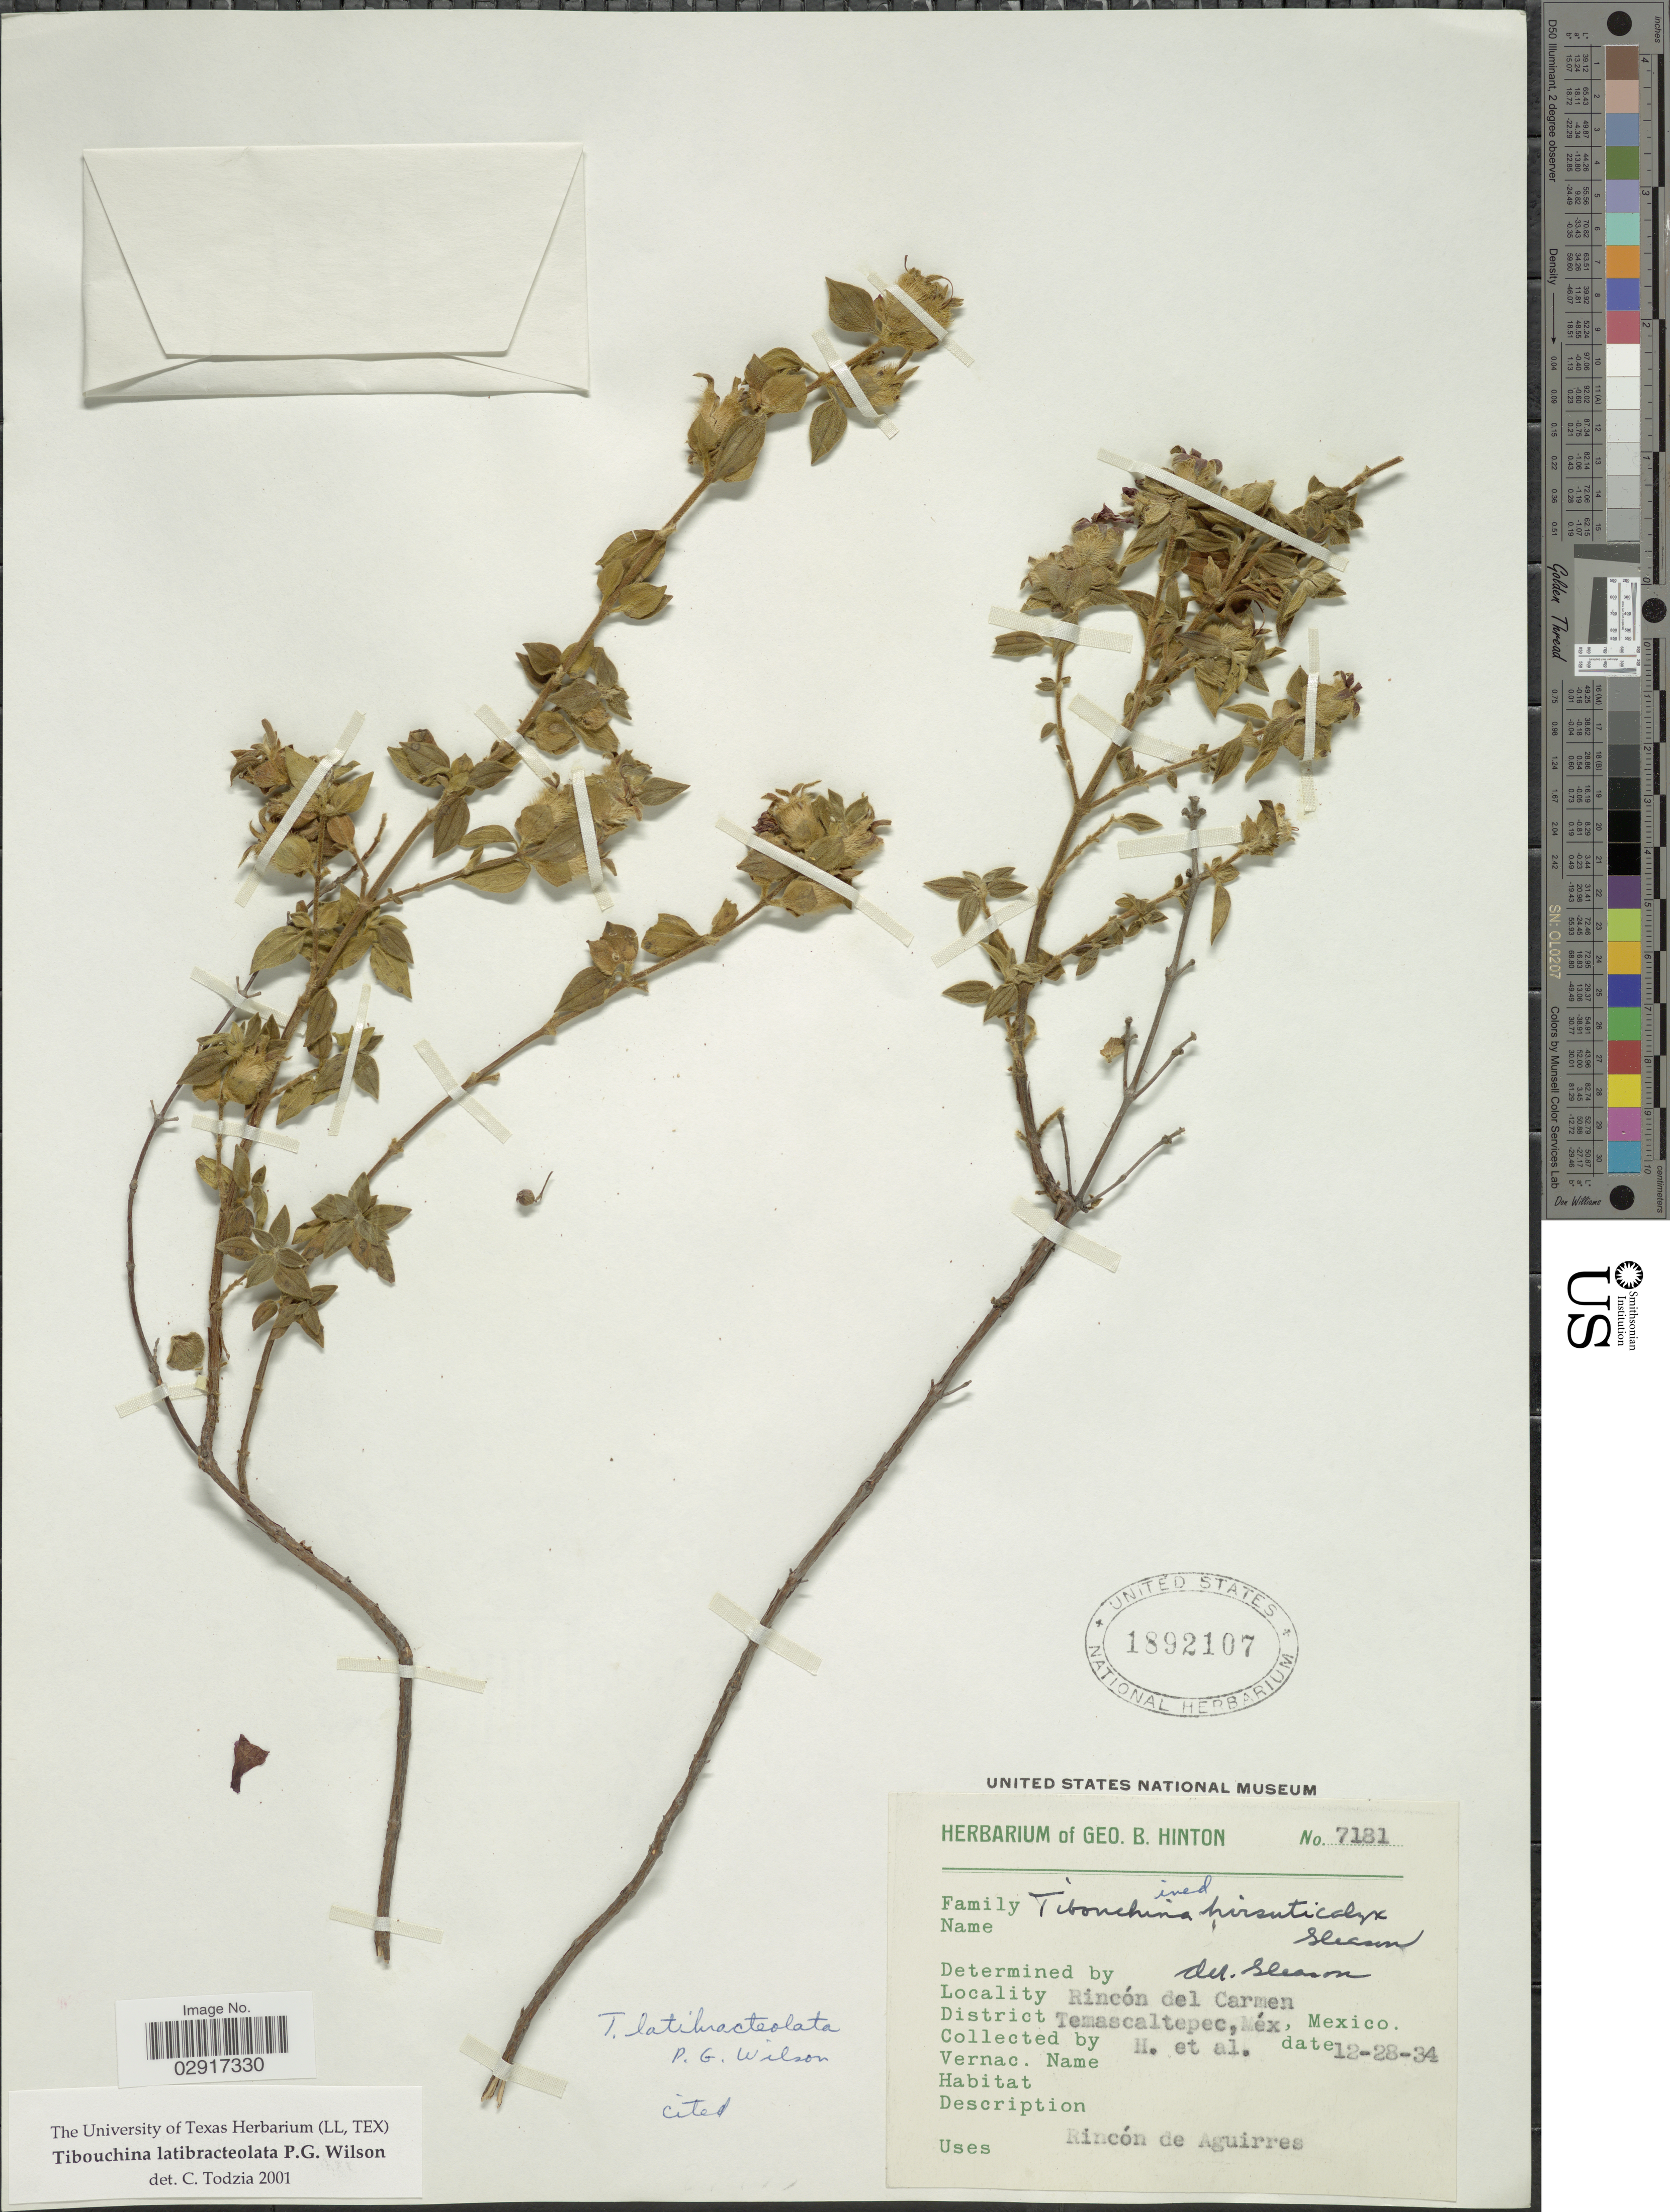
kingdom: Plantae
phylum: Tracheophyta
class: Magnoliopsida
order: Myrtales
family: Melastomataceae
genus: Chaetogastra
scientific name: Chaetogastra latebracteolata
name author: (Paul G. Wilson) P.J.F. Guim. & Michelang.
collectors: G. B. Hinton & et al.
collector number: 7181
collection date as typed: Transcribed d/m/y: 28/12/34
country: Mexico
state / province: México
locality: Rincón del Carmen. District Temascaltepec, Méx.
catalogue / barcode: US 1892107